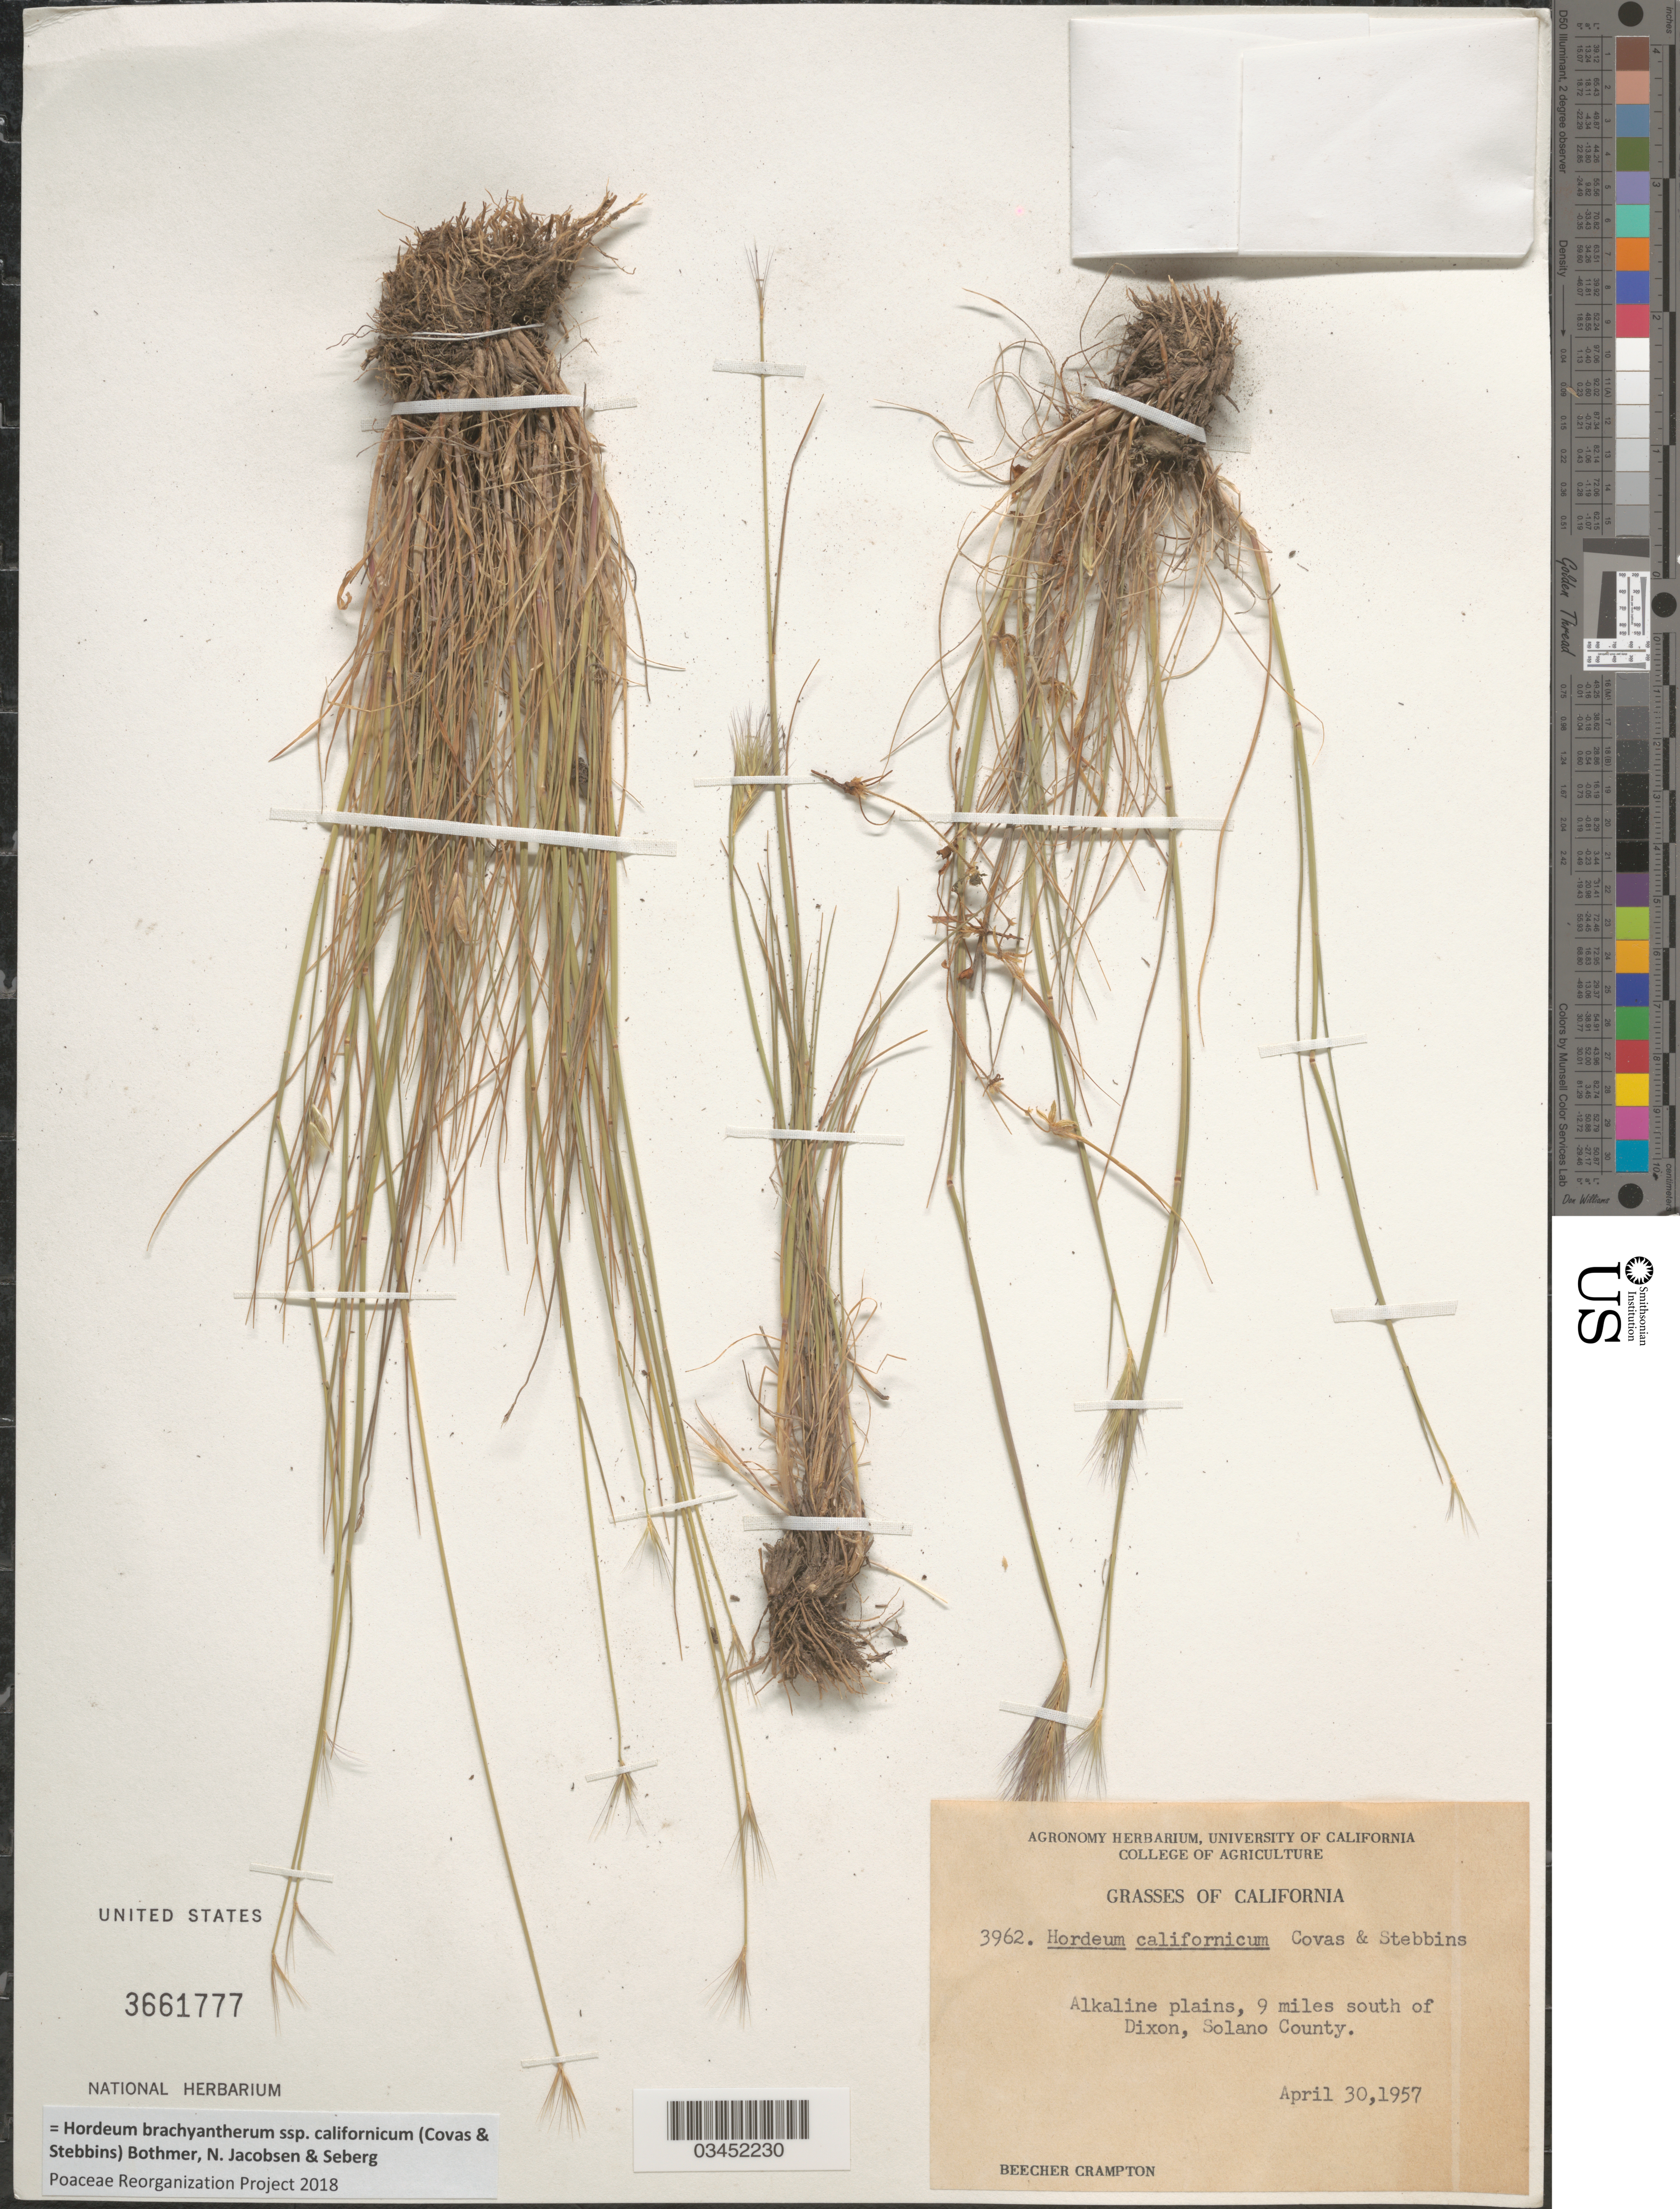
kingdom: Plantae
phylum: Tracheophyta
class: Liliopsida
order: Poales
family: Poaceae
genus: Hordeum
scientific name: Hordeum brachyantherum subsp. californicum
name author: (Covas & Stebbins) Bothmer et al.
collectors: B. Crampton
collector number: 3962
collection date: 1957-04-30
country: United States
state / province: California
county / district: Solano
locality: Alkaline plains, 9 miles south of Dixon, Solano County.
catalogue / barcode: US 3661777